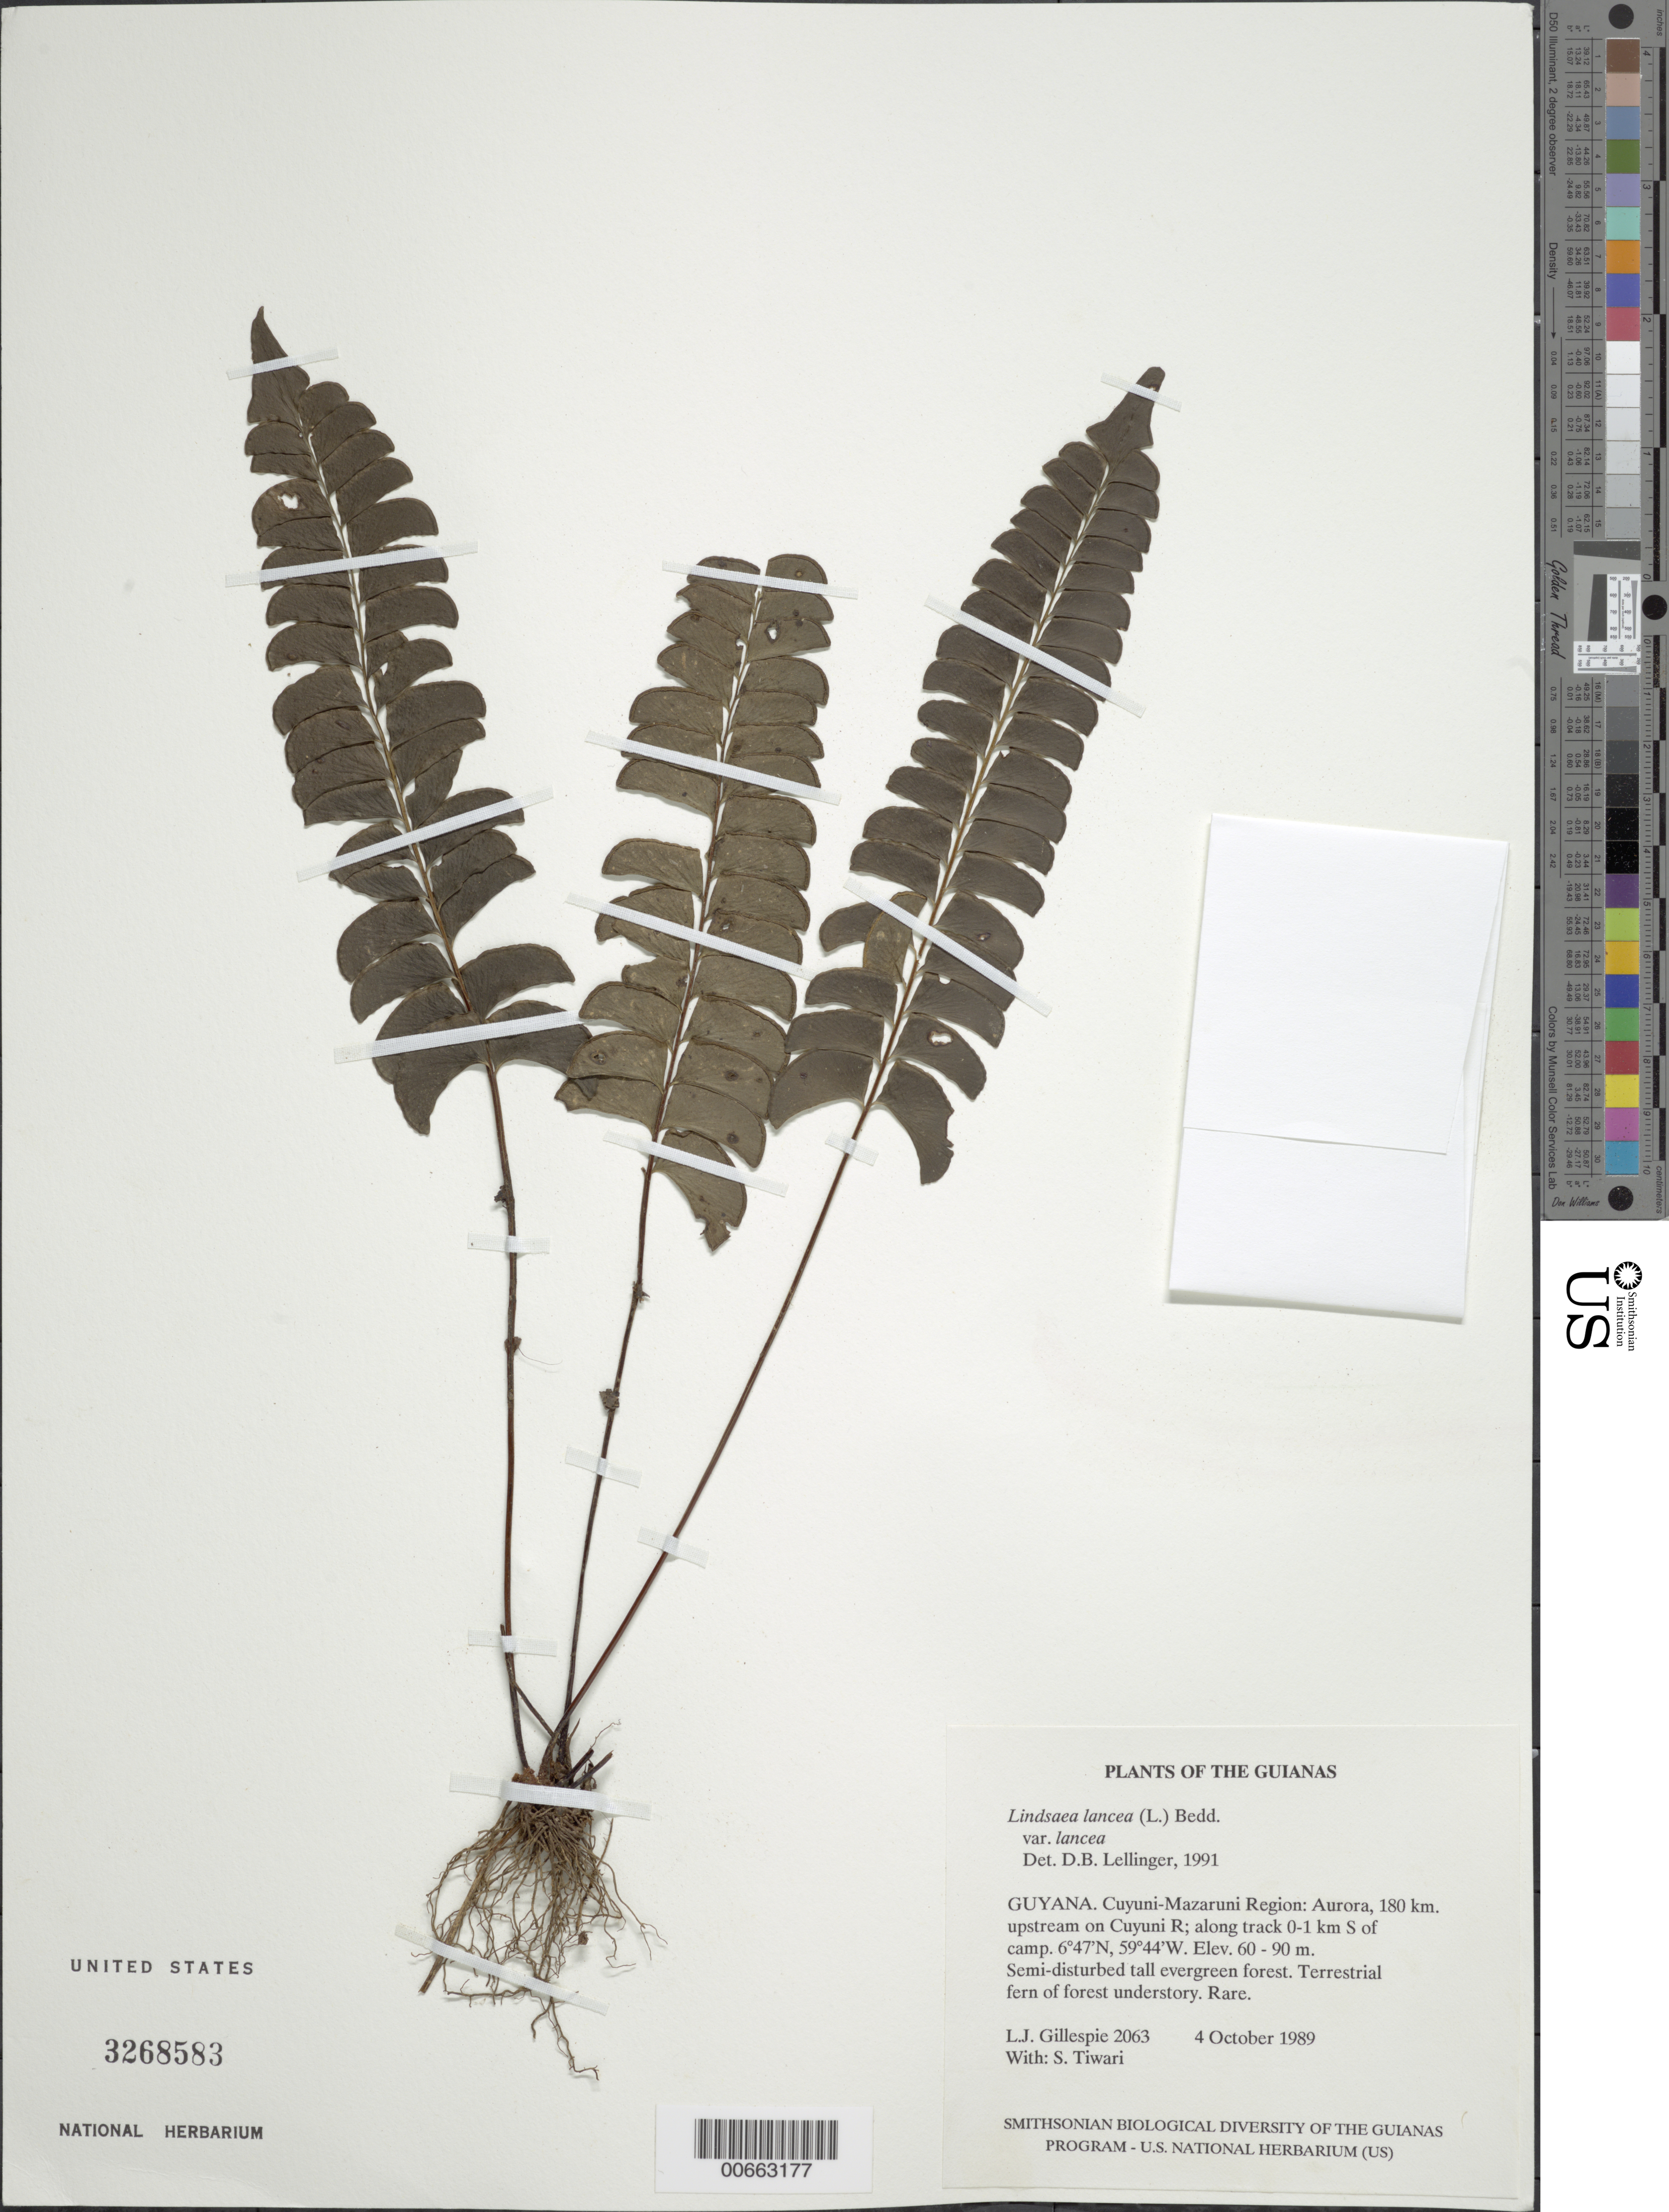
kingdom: Plantae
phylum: Tracheophyta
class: Polypodiopsida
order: Polypodiales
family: Lindsaeaceae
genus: Lindsaea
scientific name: Lindsaea lancea var. lancea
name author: (L.) Bedd.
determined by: Lellinger, David B., (BOT), Smithsonian Institution - National Museum of Natural History (UNITED STATES)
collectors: L. J. Gillespie & S. Tiwari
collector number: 2063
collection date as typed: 4 October 1989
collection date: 1989-10-04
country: Guyana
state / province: Cuyuni-Mazaruni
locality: Aurora, 180 km. upstream on Cuyuni R; along track 0-1 km S of camp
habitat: Semi-disturbed tall evergreen forest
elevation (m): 60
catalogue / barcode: US 3268583